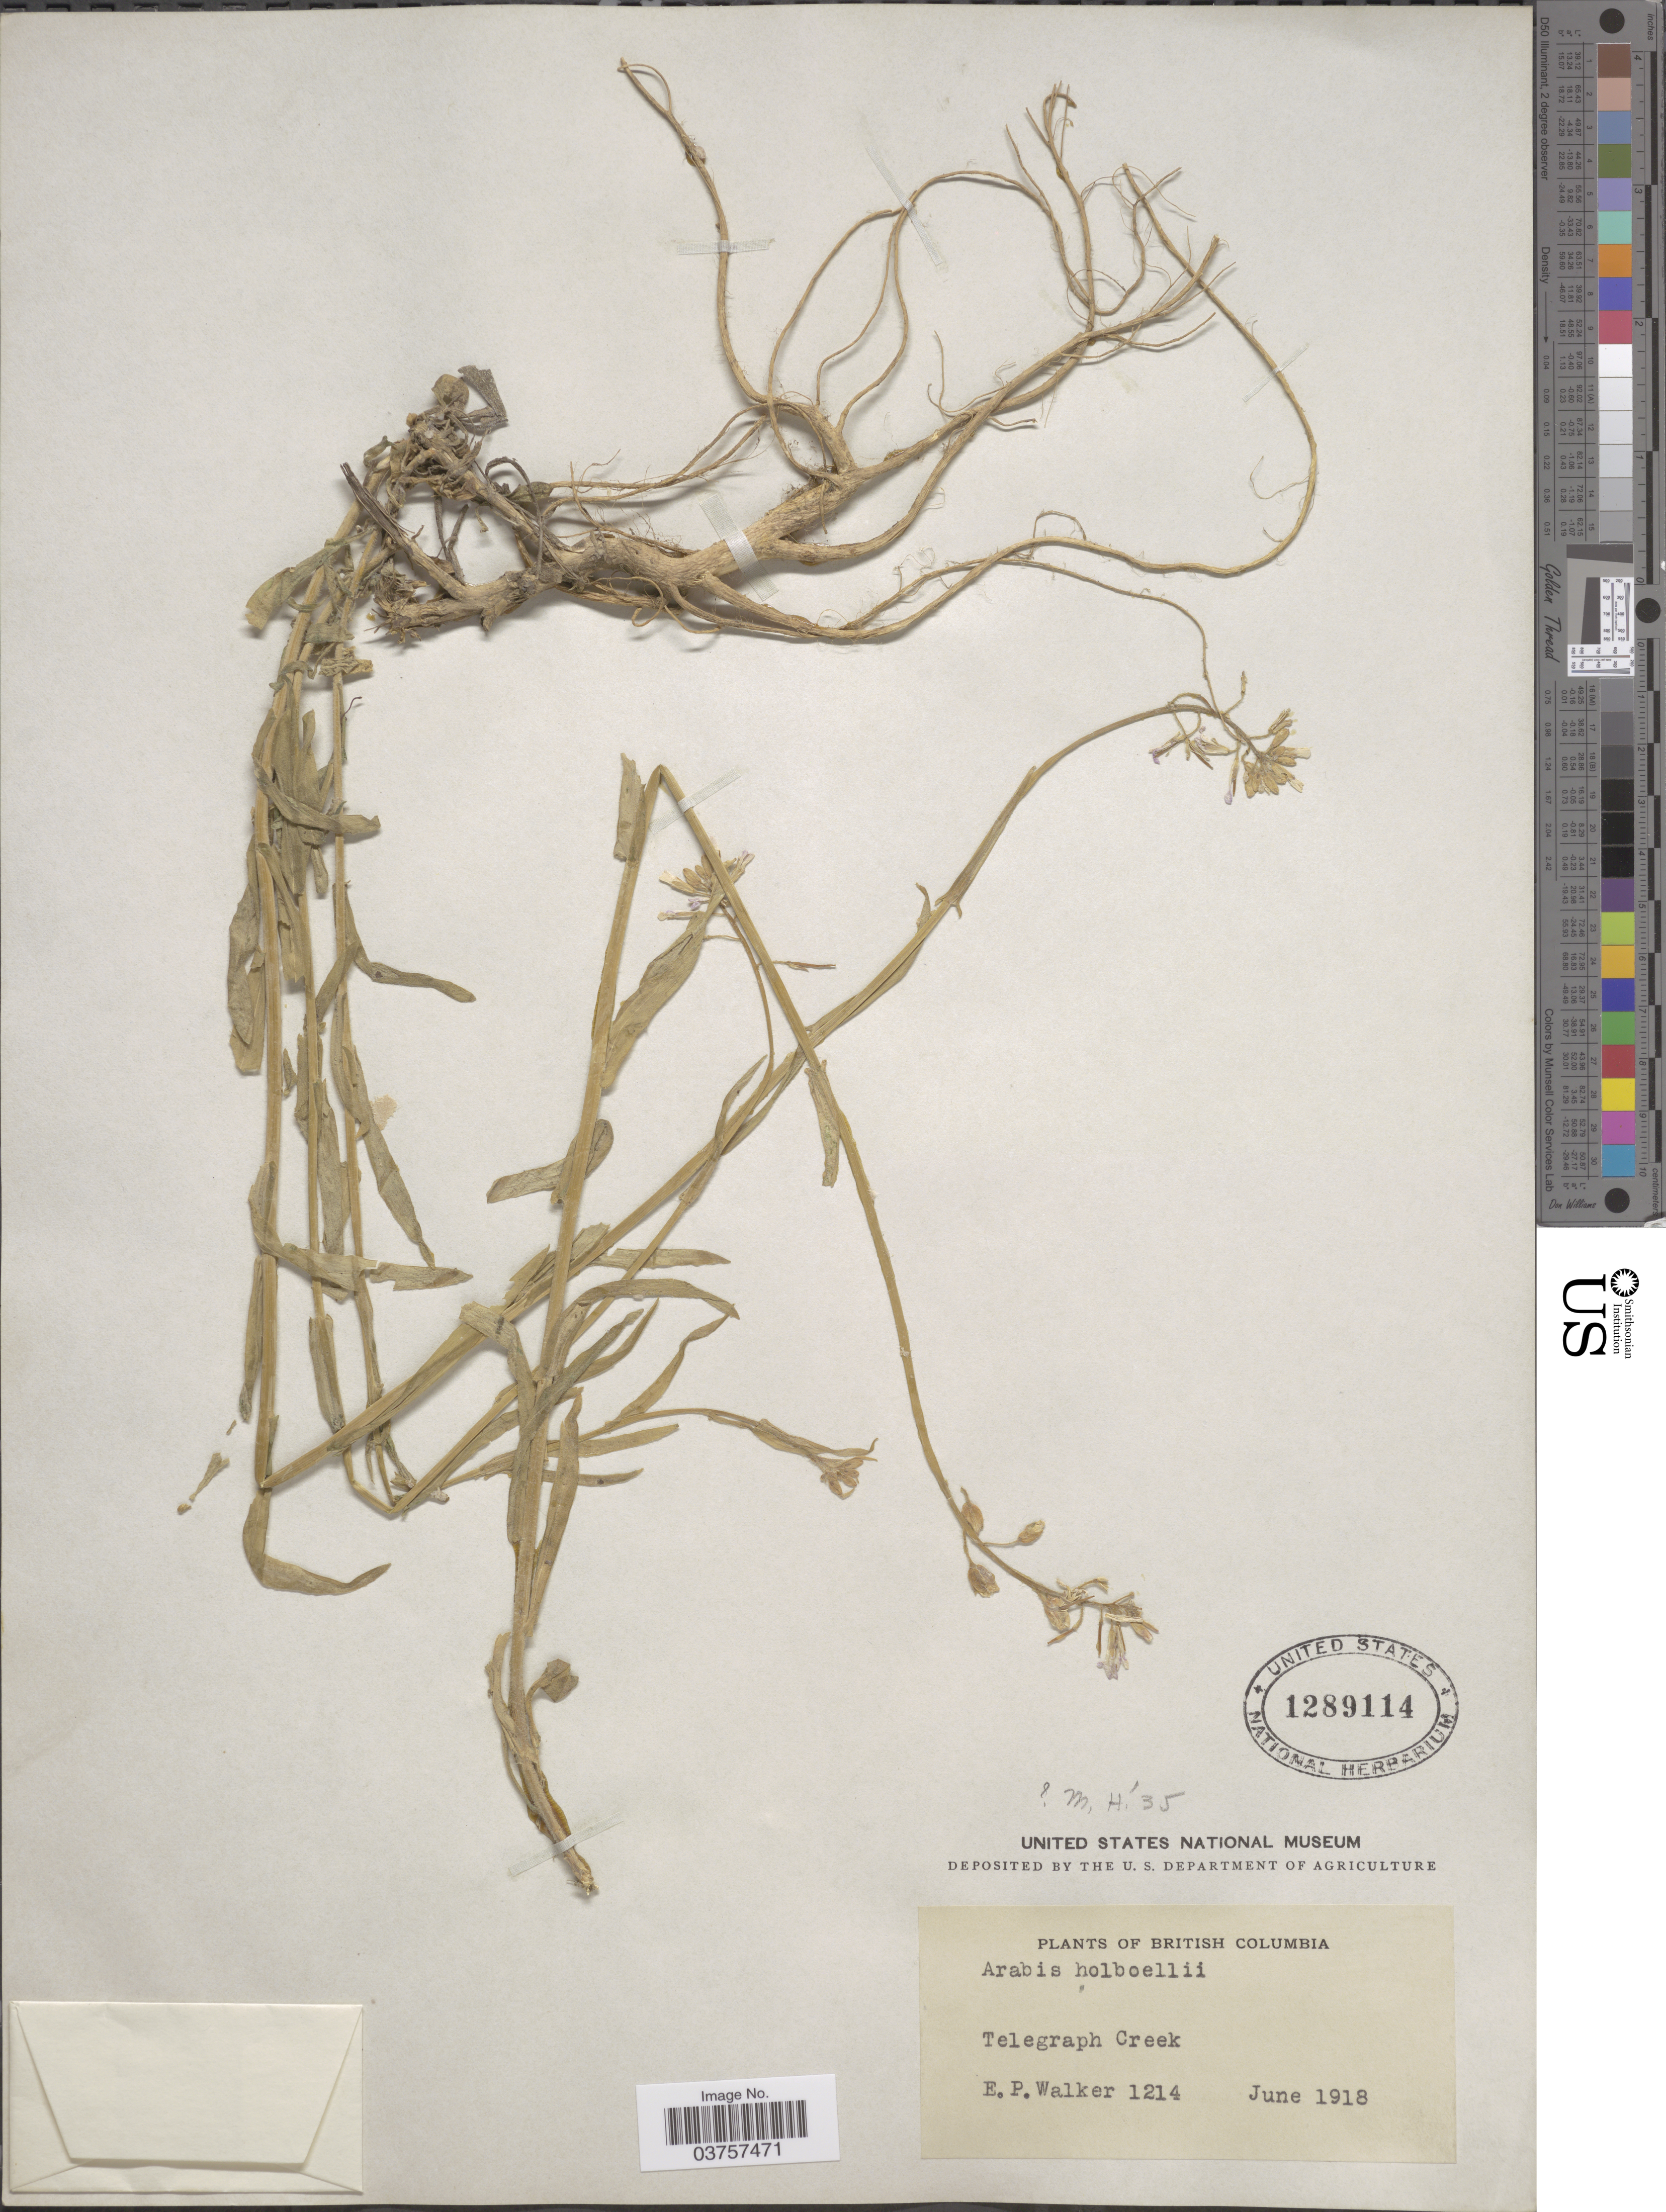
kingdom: Plantae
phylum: Tracheophyta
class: Magnoliopsida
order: Brassicales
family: Brassicaceae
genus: Arabis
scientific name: Arabis holboellii var. retrofracta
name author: Rydb.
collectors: E. Walker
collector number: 1214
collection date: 1918-06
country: Canada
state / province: British Columbia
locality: Telegraph Creek.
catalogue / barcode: US 1289114